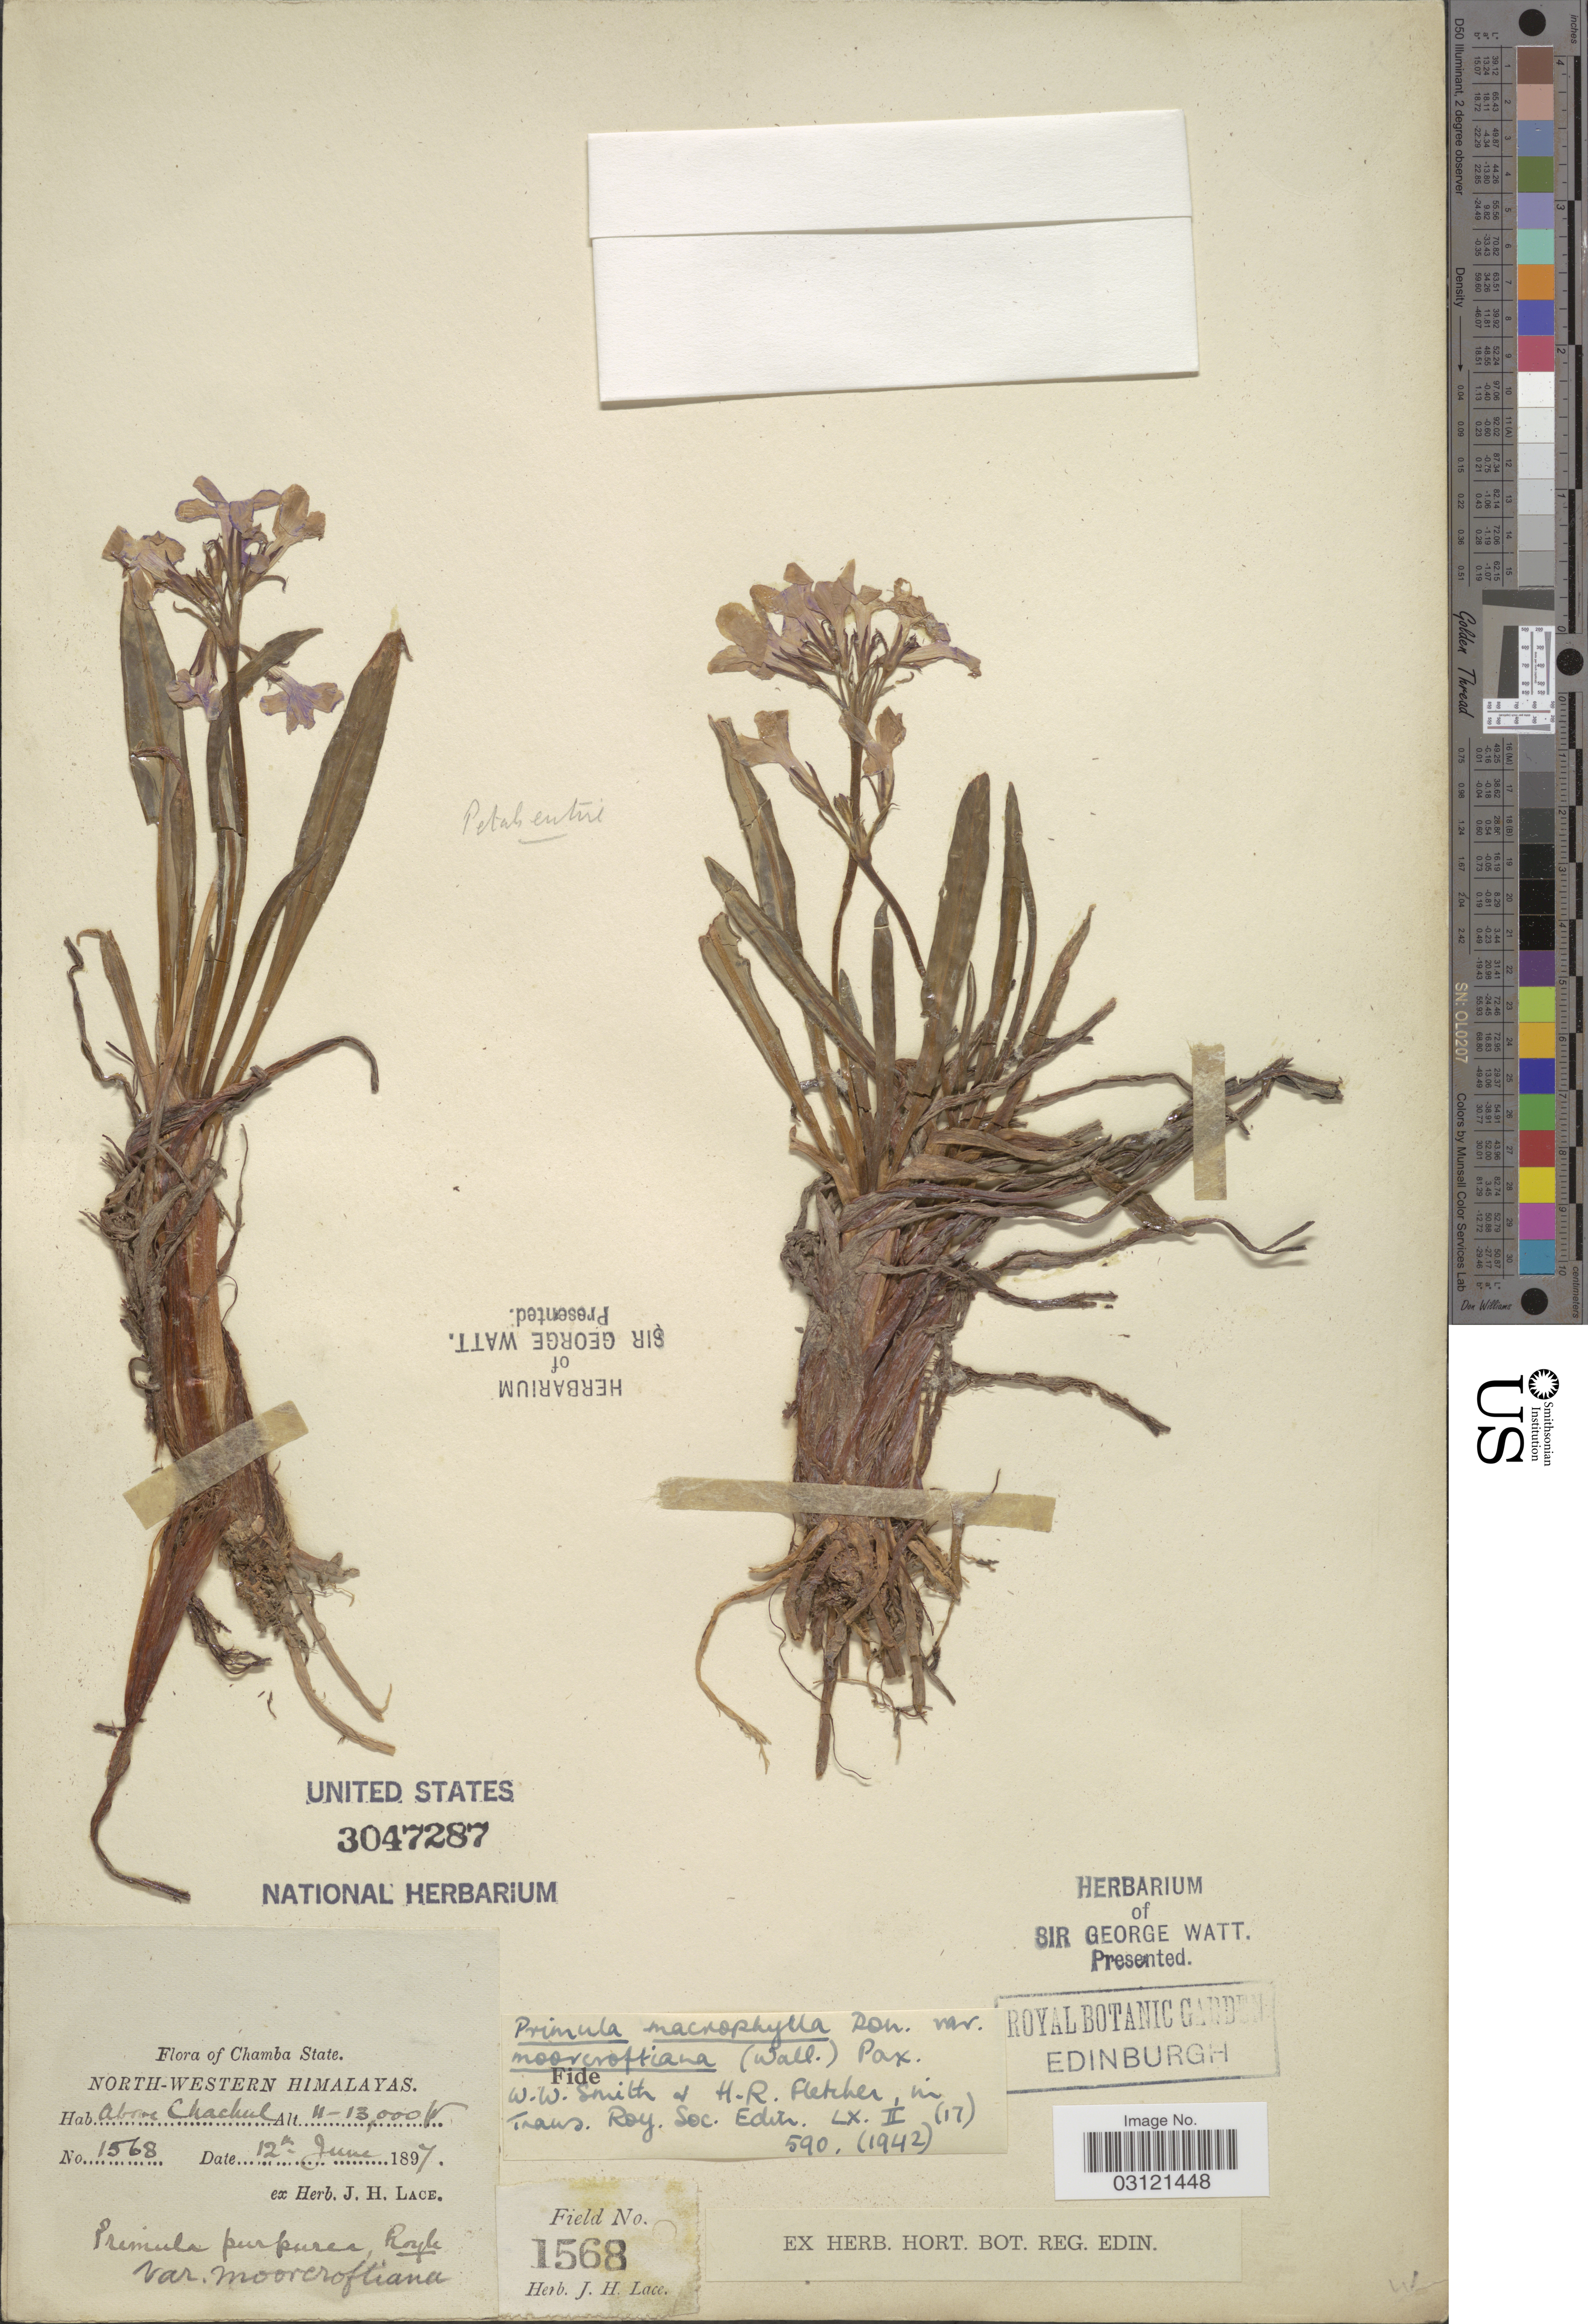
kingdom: Plantae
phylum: Tracheophyta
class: Magnoliopsida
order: Ericales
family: Primulaceae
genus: Primula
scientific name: Primula macrophylla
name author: D. Don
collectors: Ex herb. J. H. Lace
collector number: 1568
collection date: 1897-06-12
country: India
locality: Chamba State. North-Western Himalayas. Above Chachul.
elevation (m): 3353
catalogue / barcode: US 3047287